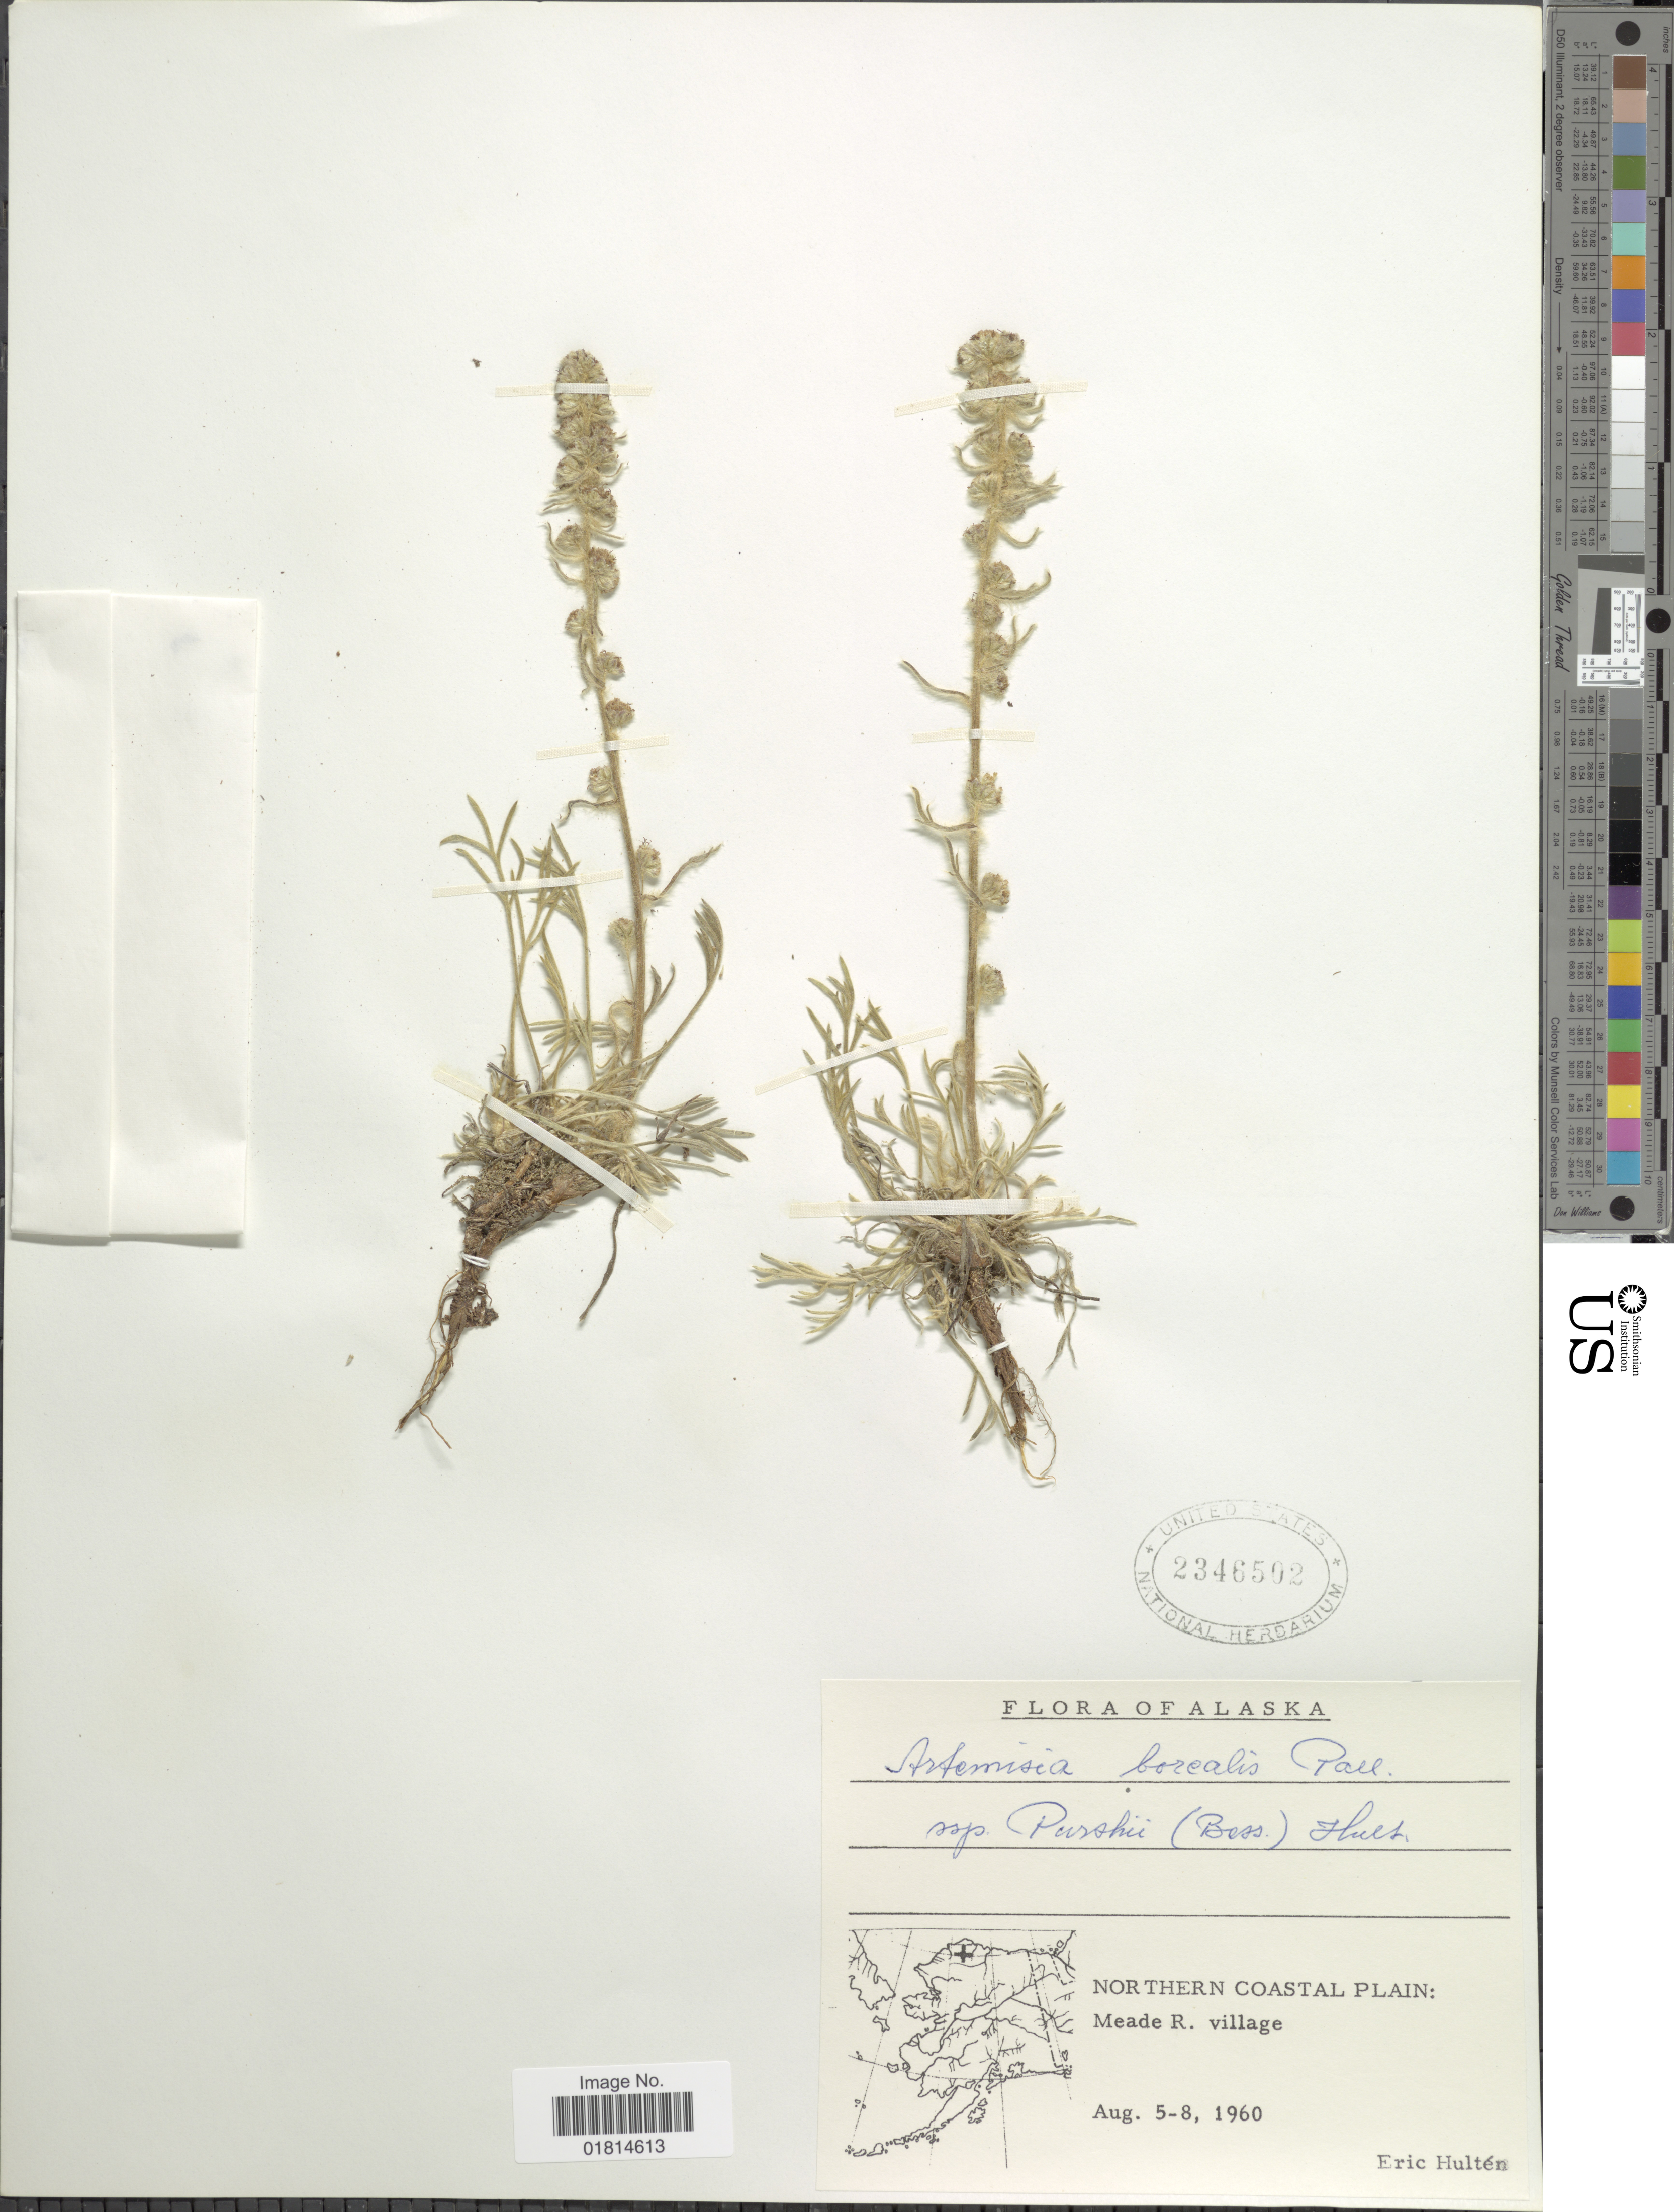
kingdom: Plantae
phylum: Tracheophyta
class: Magnoliopsida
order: Asterales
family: Asteraceae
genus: Artemisia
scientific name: Artemisia borealis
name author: Pall.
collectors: E. G. Hultén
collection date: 1960-08-05/1960-08-08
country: United States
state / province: Alaska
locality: Northern Coastal Plain: Meade R. village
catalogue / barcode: US 2346502